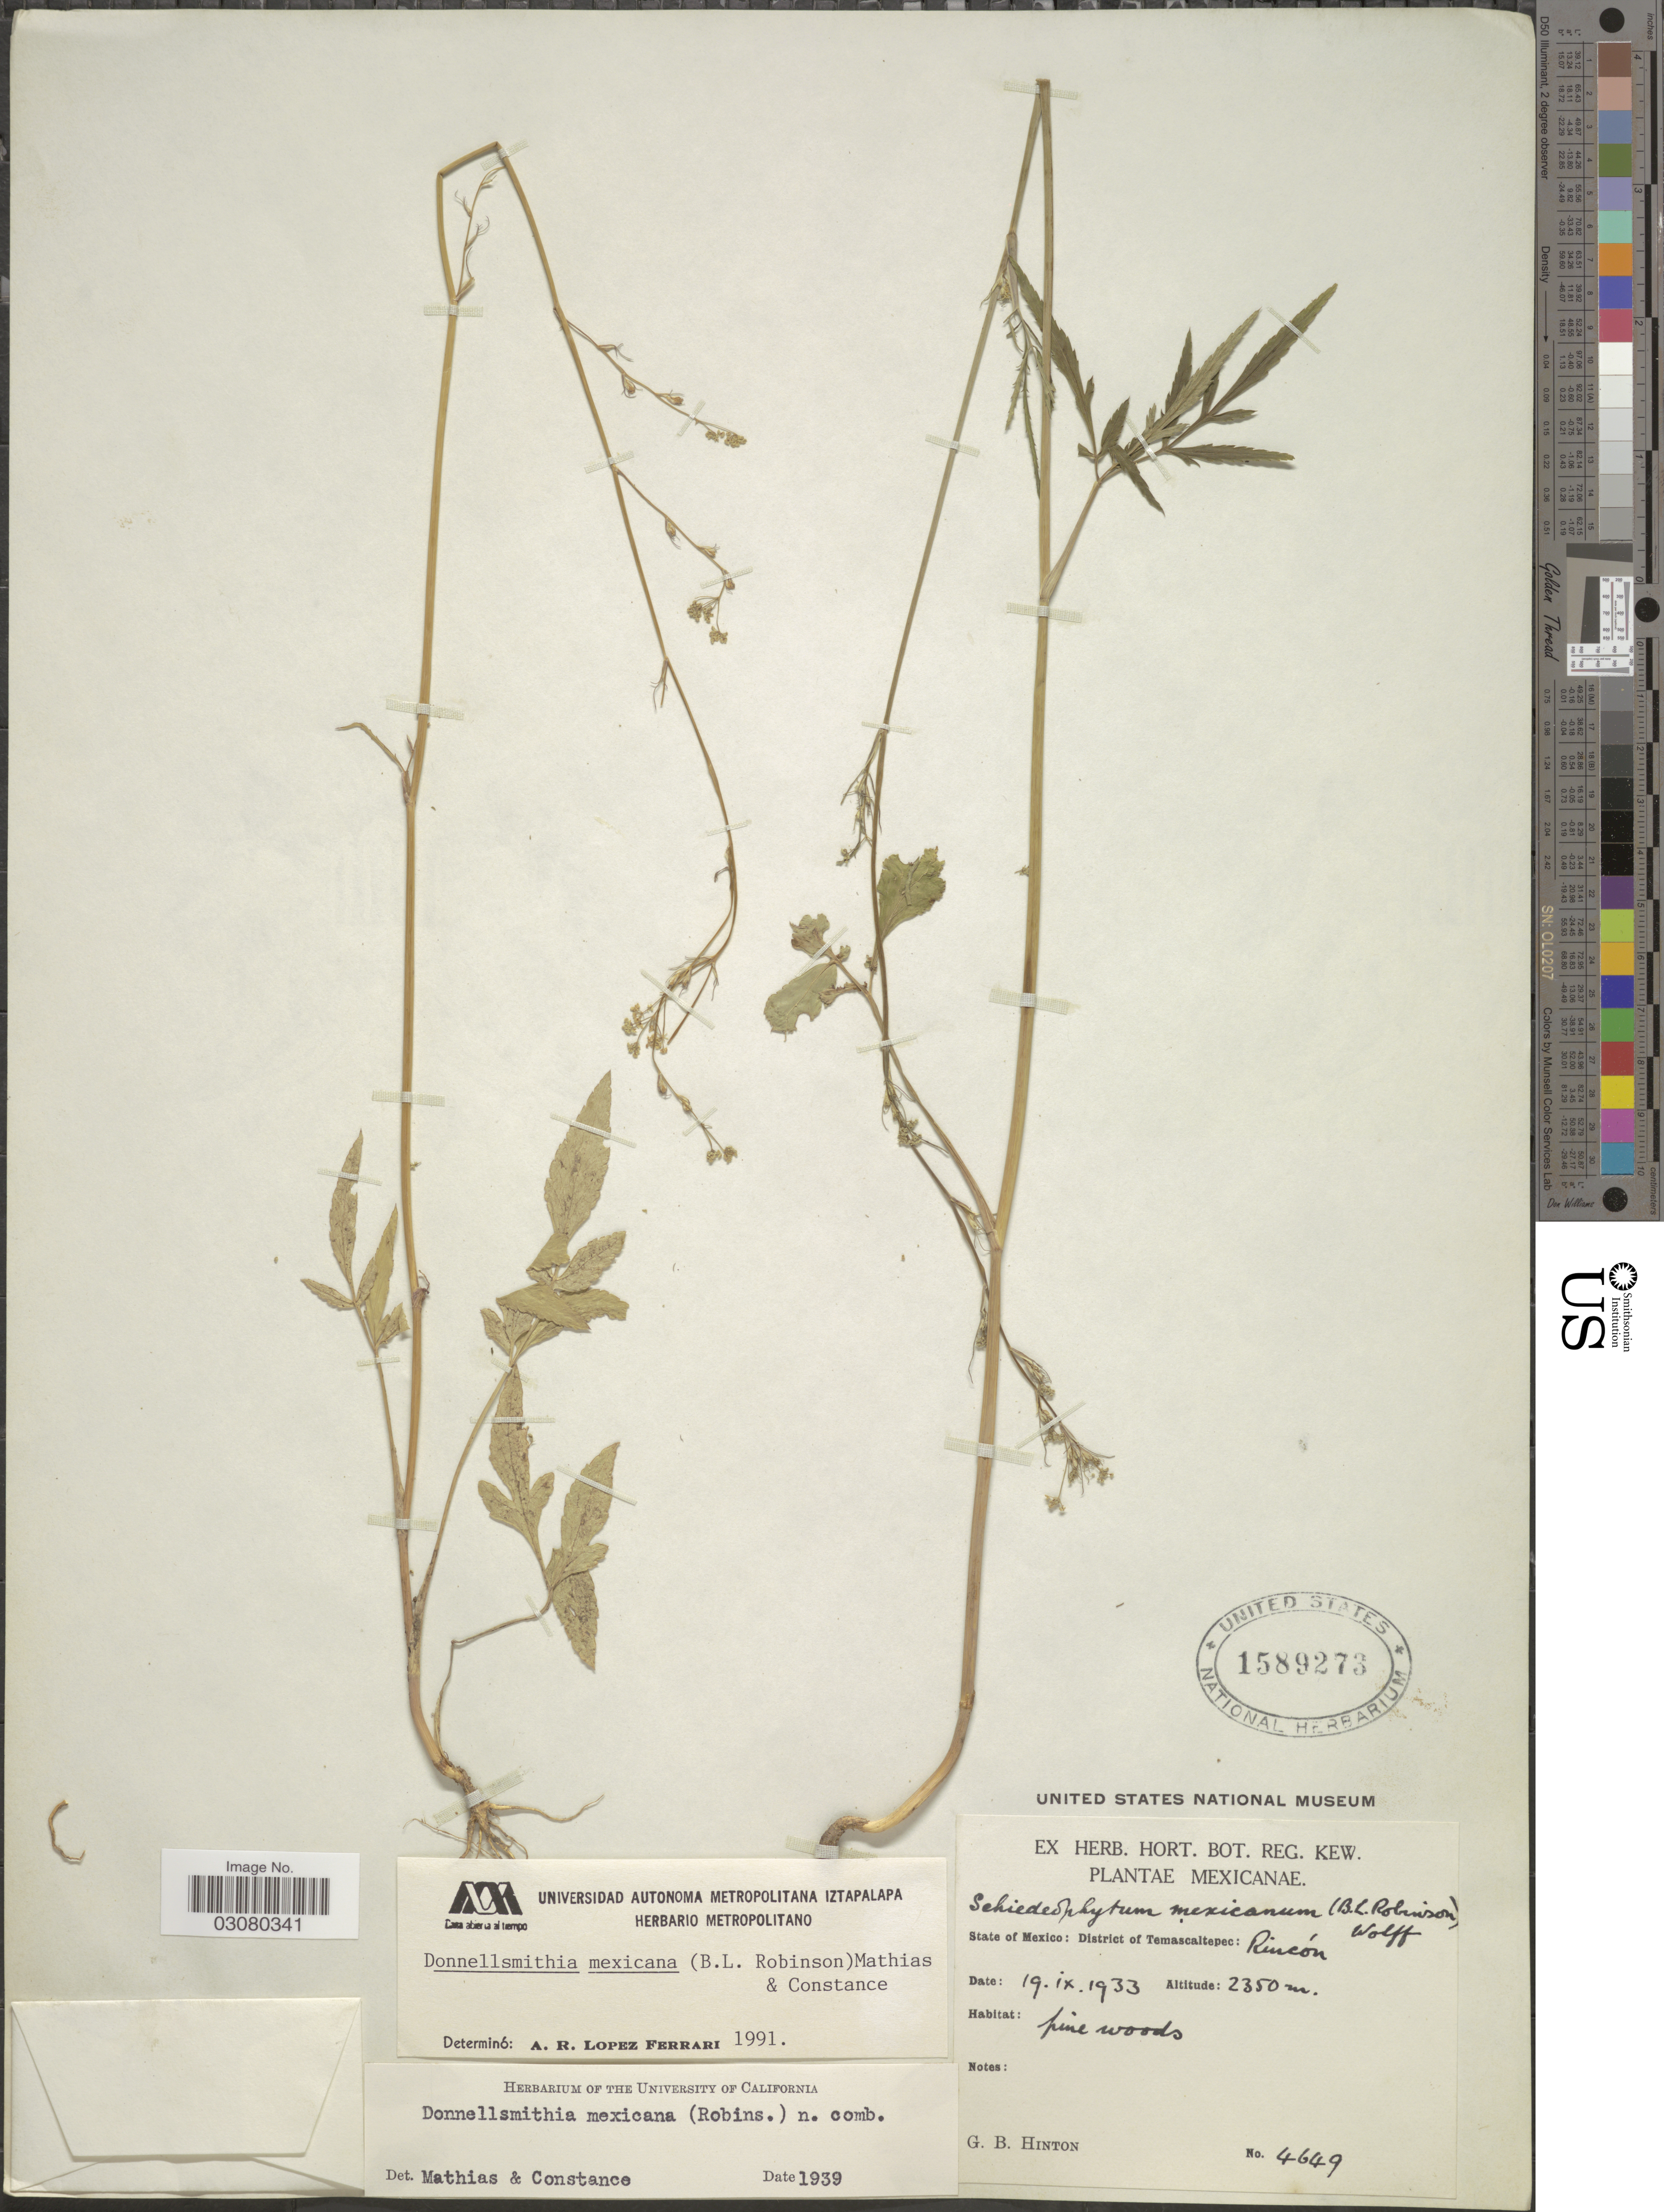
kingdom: Plantae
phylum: Tracheophyta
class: Magnoliopsida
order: Apiales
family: Apiaceae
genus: Donnellsmithia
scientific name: Donnellsmithia mexicana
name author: (B.L. Rob.) Mathias & Constance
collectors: G. B. Hinton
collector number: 4649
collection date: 1933-09-19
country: Mexico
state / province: México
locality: District of Temascaltepec: Rincón.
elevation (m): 2350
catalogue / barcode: US 1589273